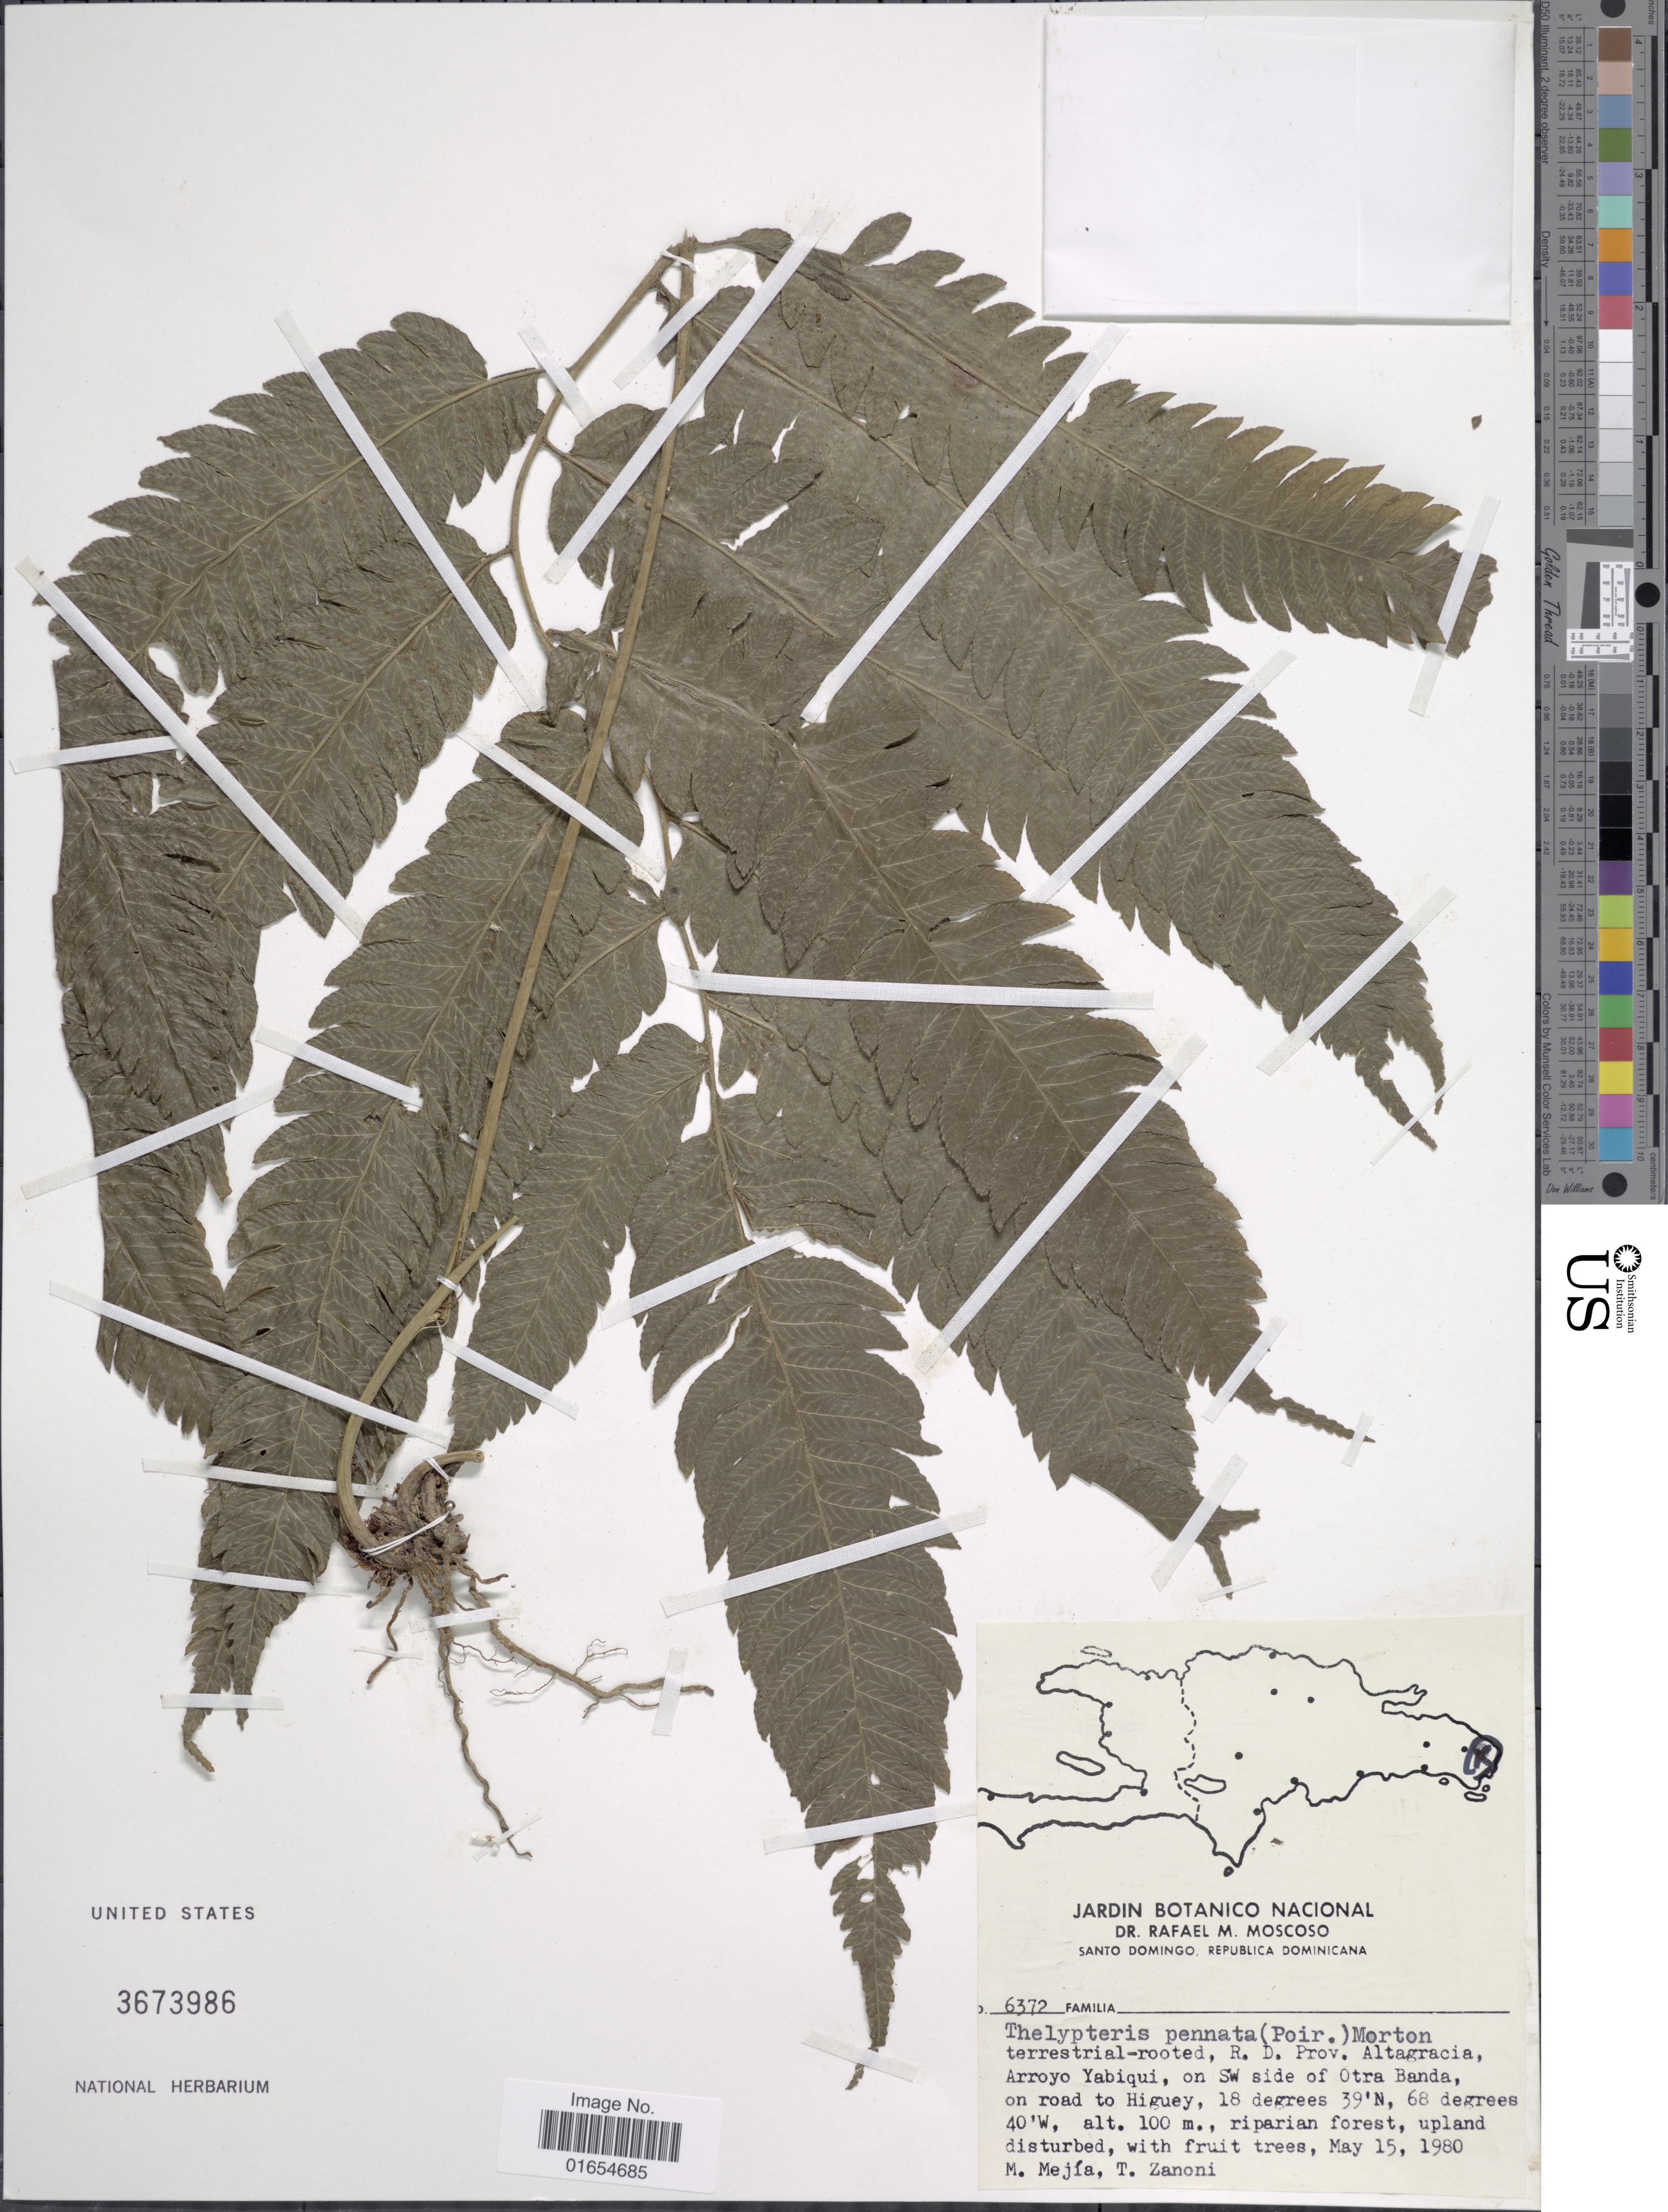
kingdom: Plantae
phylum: Tracheophyta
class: Polypodiopsida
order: Polypodiales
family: Thelypteridaceae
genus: Goniopteris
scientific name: Goniopteris pennata (Poir.) comb. nov., ined 2015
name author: (Poir.)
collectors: M. Mejia & T. A. Zanoni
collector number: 6372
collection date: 1980-05-15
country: Dominican Republic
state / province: La Altagracia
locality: Santo Domingo, Arroyo Yabiqui, on SW side of Otra Banda. on road to Higuey, riparian forest, upland disturbed, with fruit trees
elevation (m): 100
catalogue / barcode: US 3673986